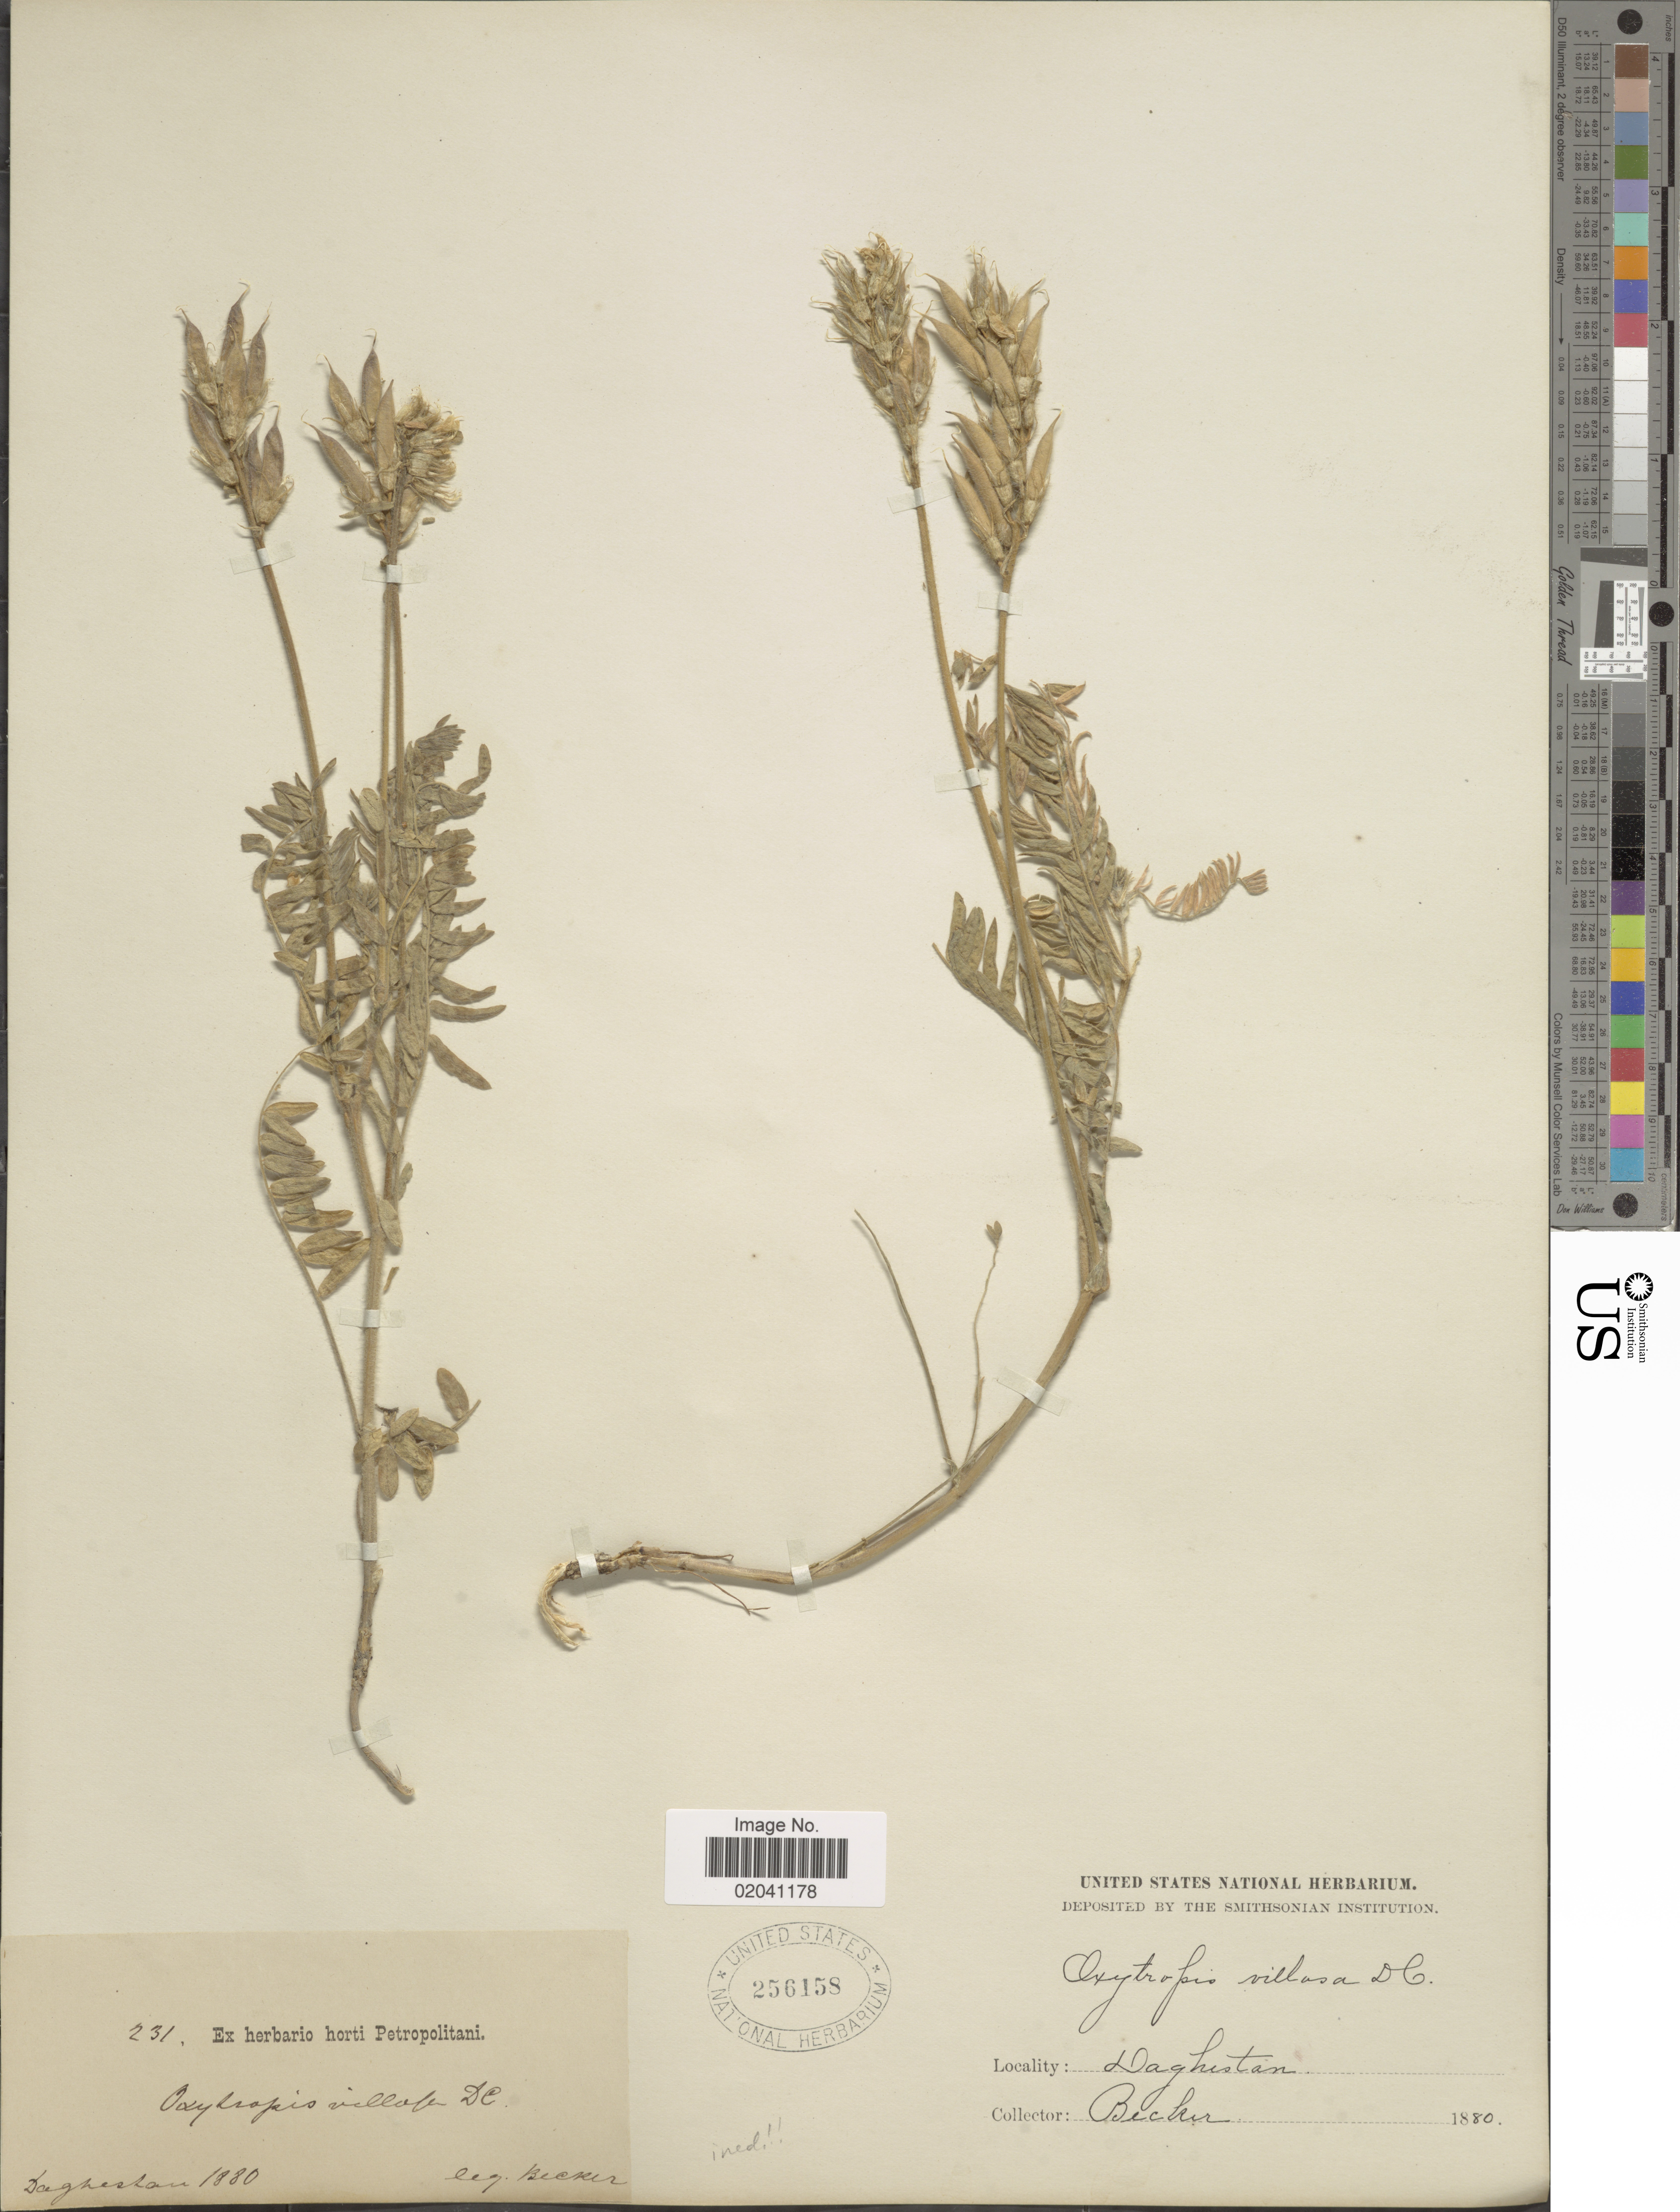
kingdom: Plantae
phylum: Tracheophyta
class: Magnoliopsida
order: Fabales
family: Fabaceae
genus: Oxytropis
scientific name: Oxytropis sp.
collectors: -. Becker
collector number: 231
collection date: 1880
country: Russian Federation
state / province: Dagestan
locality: Daghestan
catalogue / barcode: US 256158